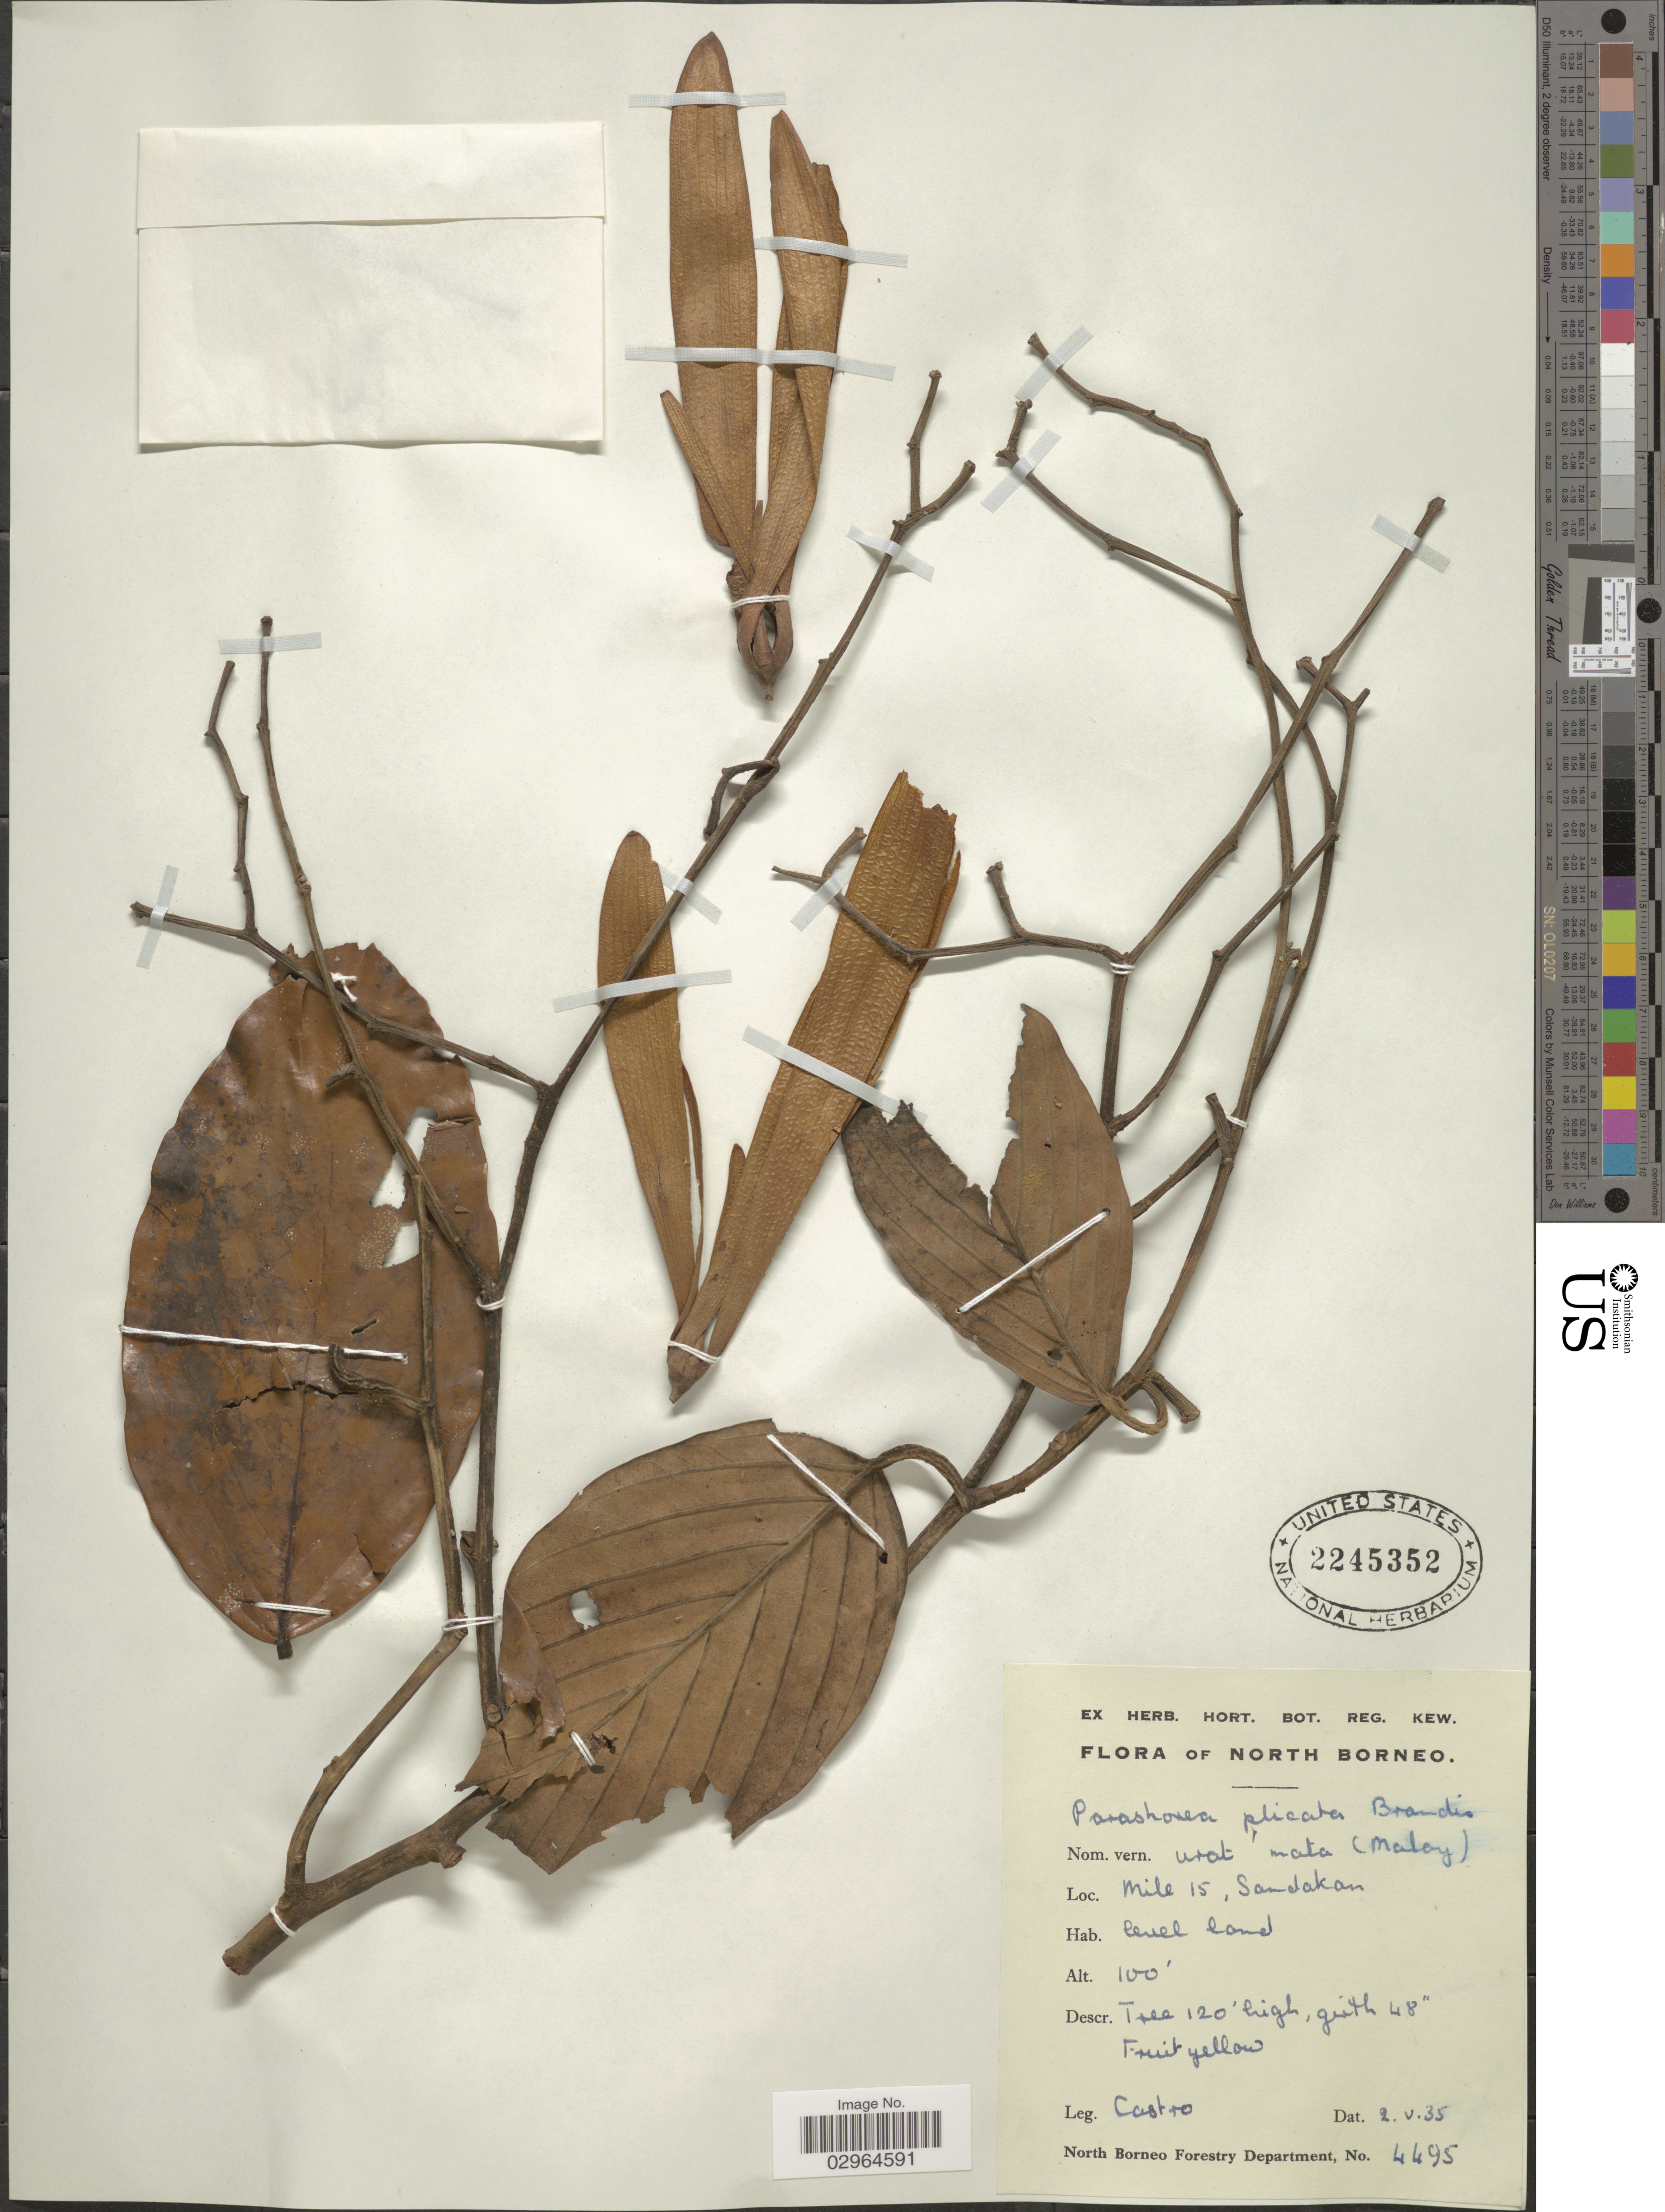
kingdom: Plantae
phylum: Tracheophyta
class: Magnoliopsida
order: Malvales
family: Dipterocarpaceae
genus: Parashorea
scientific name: Parashorea plicata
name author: Brandis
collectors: -. Castro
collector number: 4495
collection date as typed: Transcribed d/m/y: 2/5/35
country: Malaysia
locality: North Borneo. Mile 15, Sandakan.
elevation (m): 30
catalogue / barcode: US 2245352